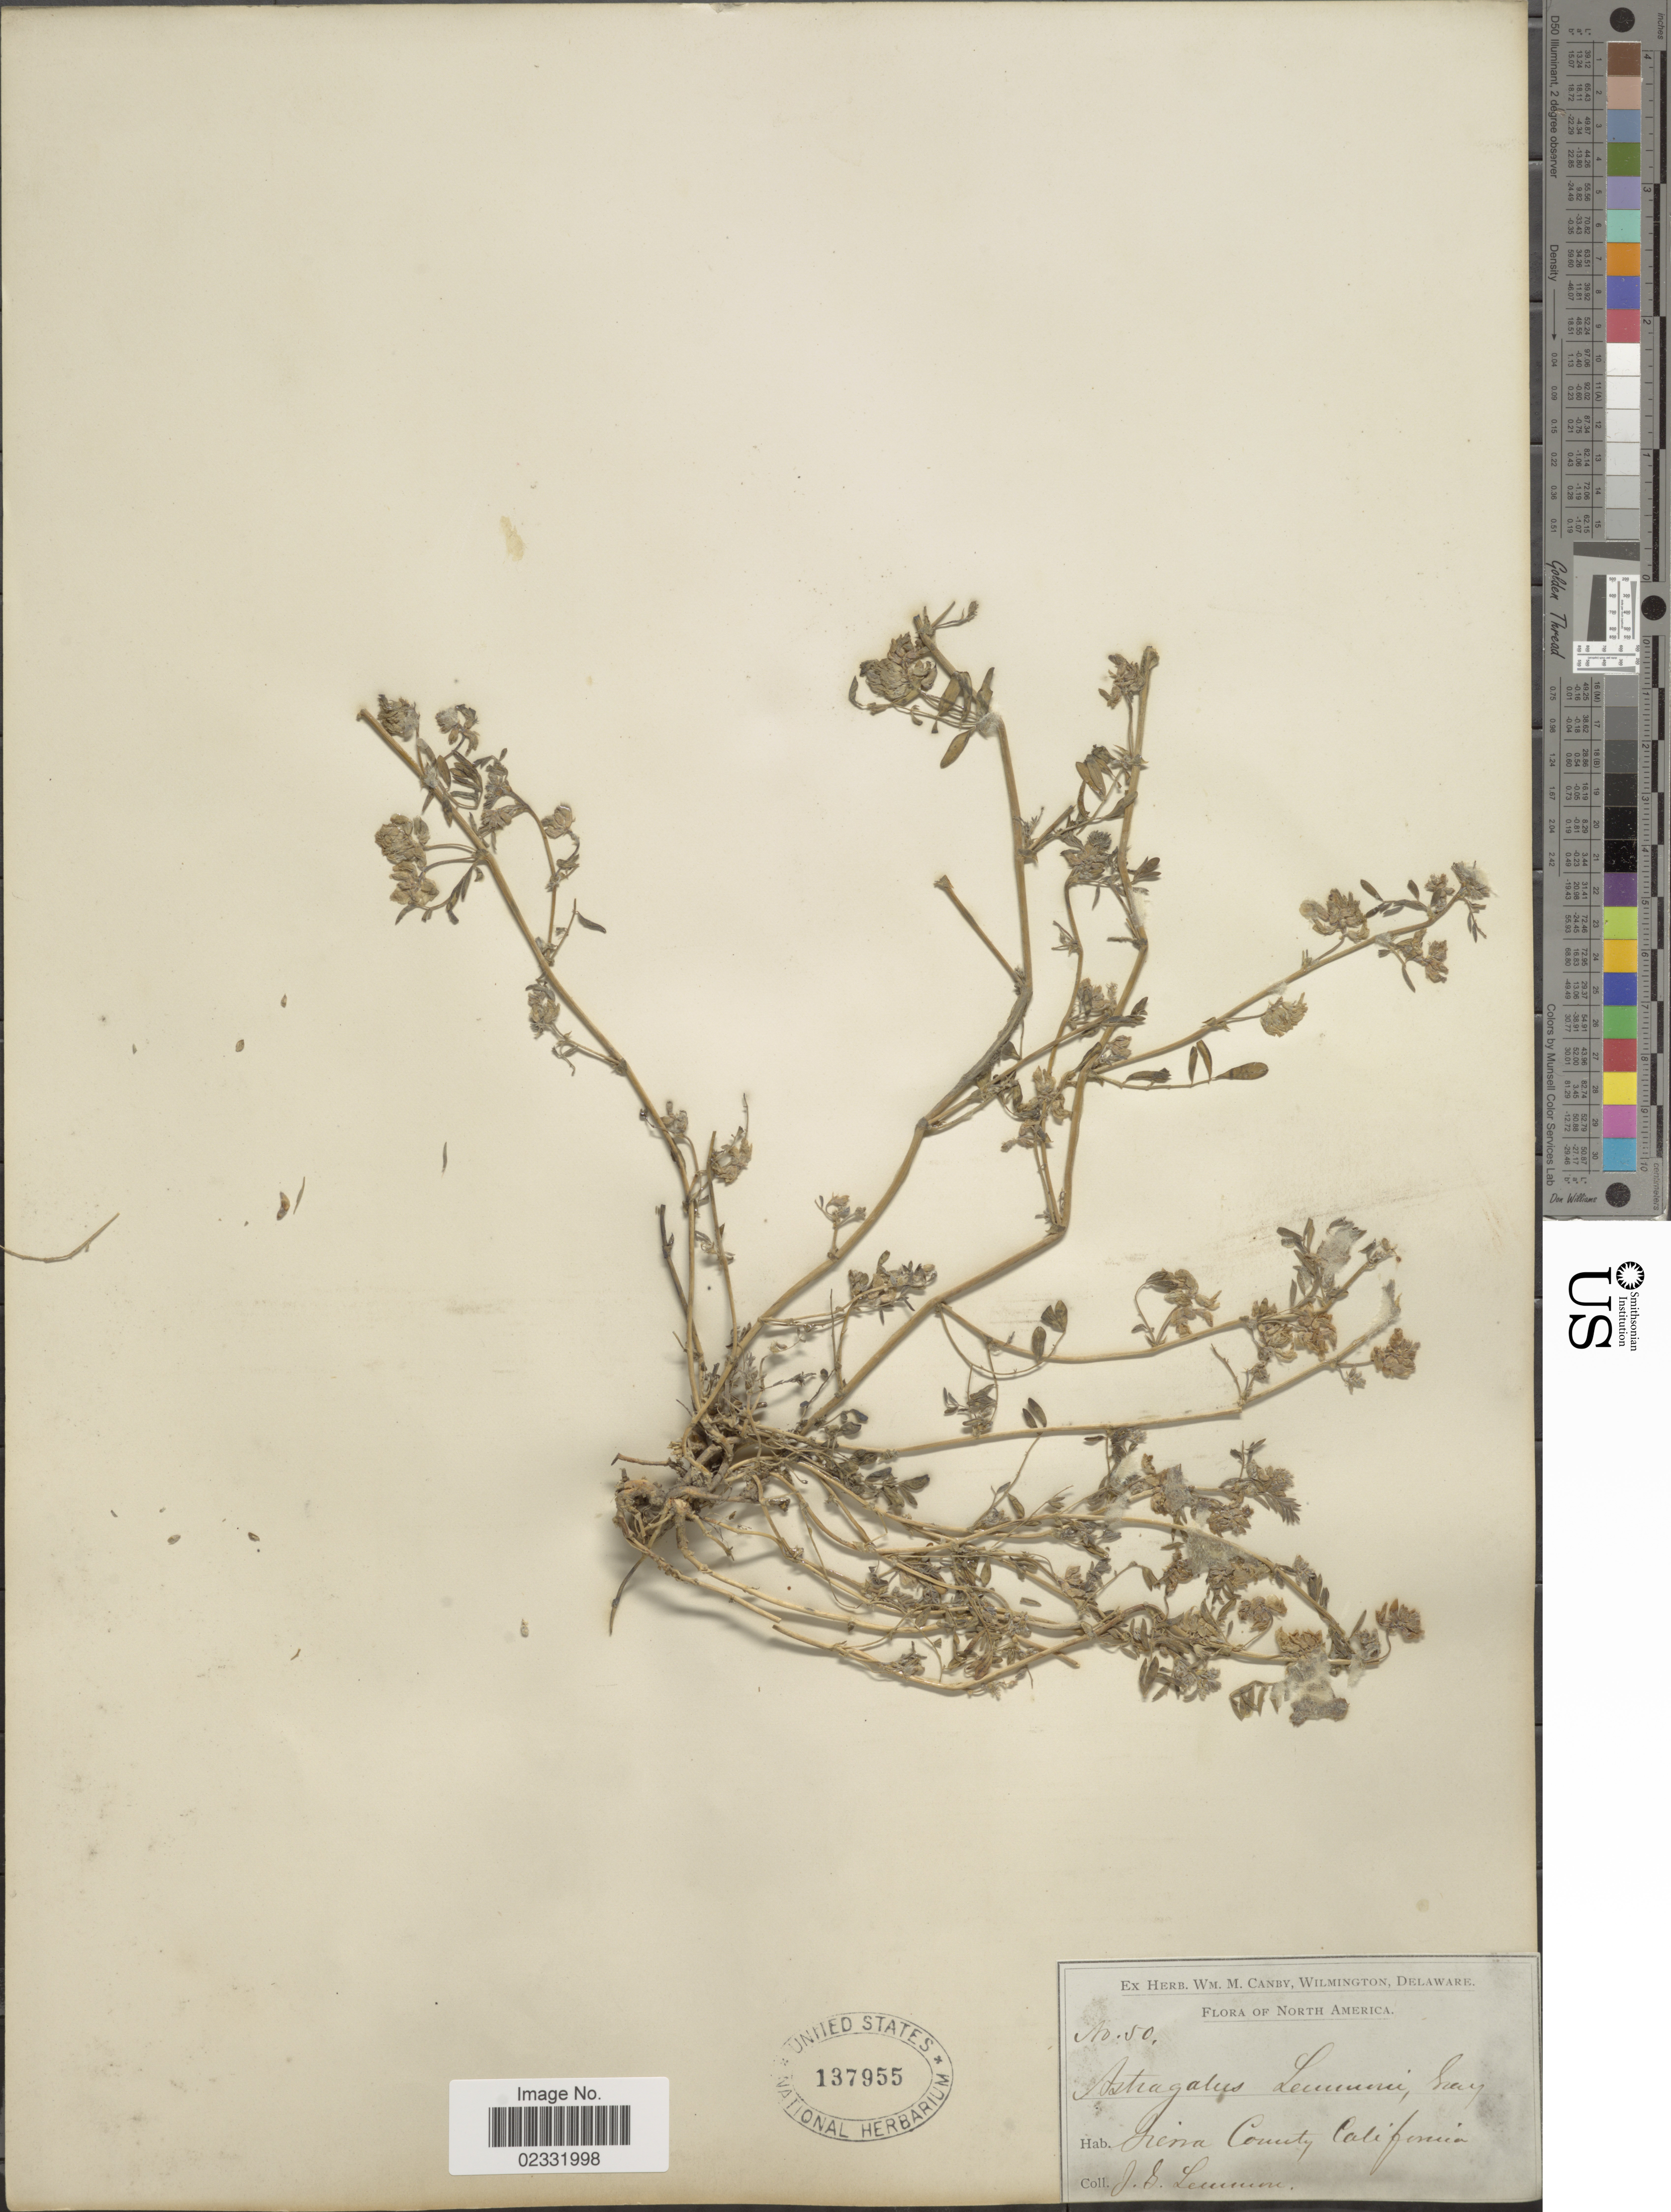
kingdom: Plantae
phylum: Tracheophyta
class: Magnoliopsida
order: Fabales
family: Fabaceae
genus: Astragalus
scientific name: Astragalus lemmonii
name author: A. Gray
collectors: J. Lemmon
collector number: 50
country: United States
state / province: California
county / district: Sierra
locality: Sierra County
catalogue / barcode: US 137955